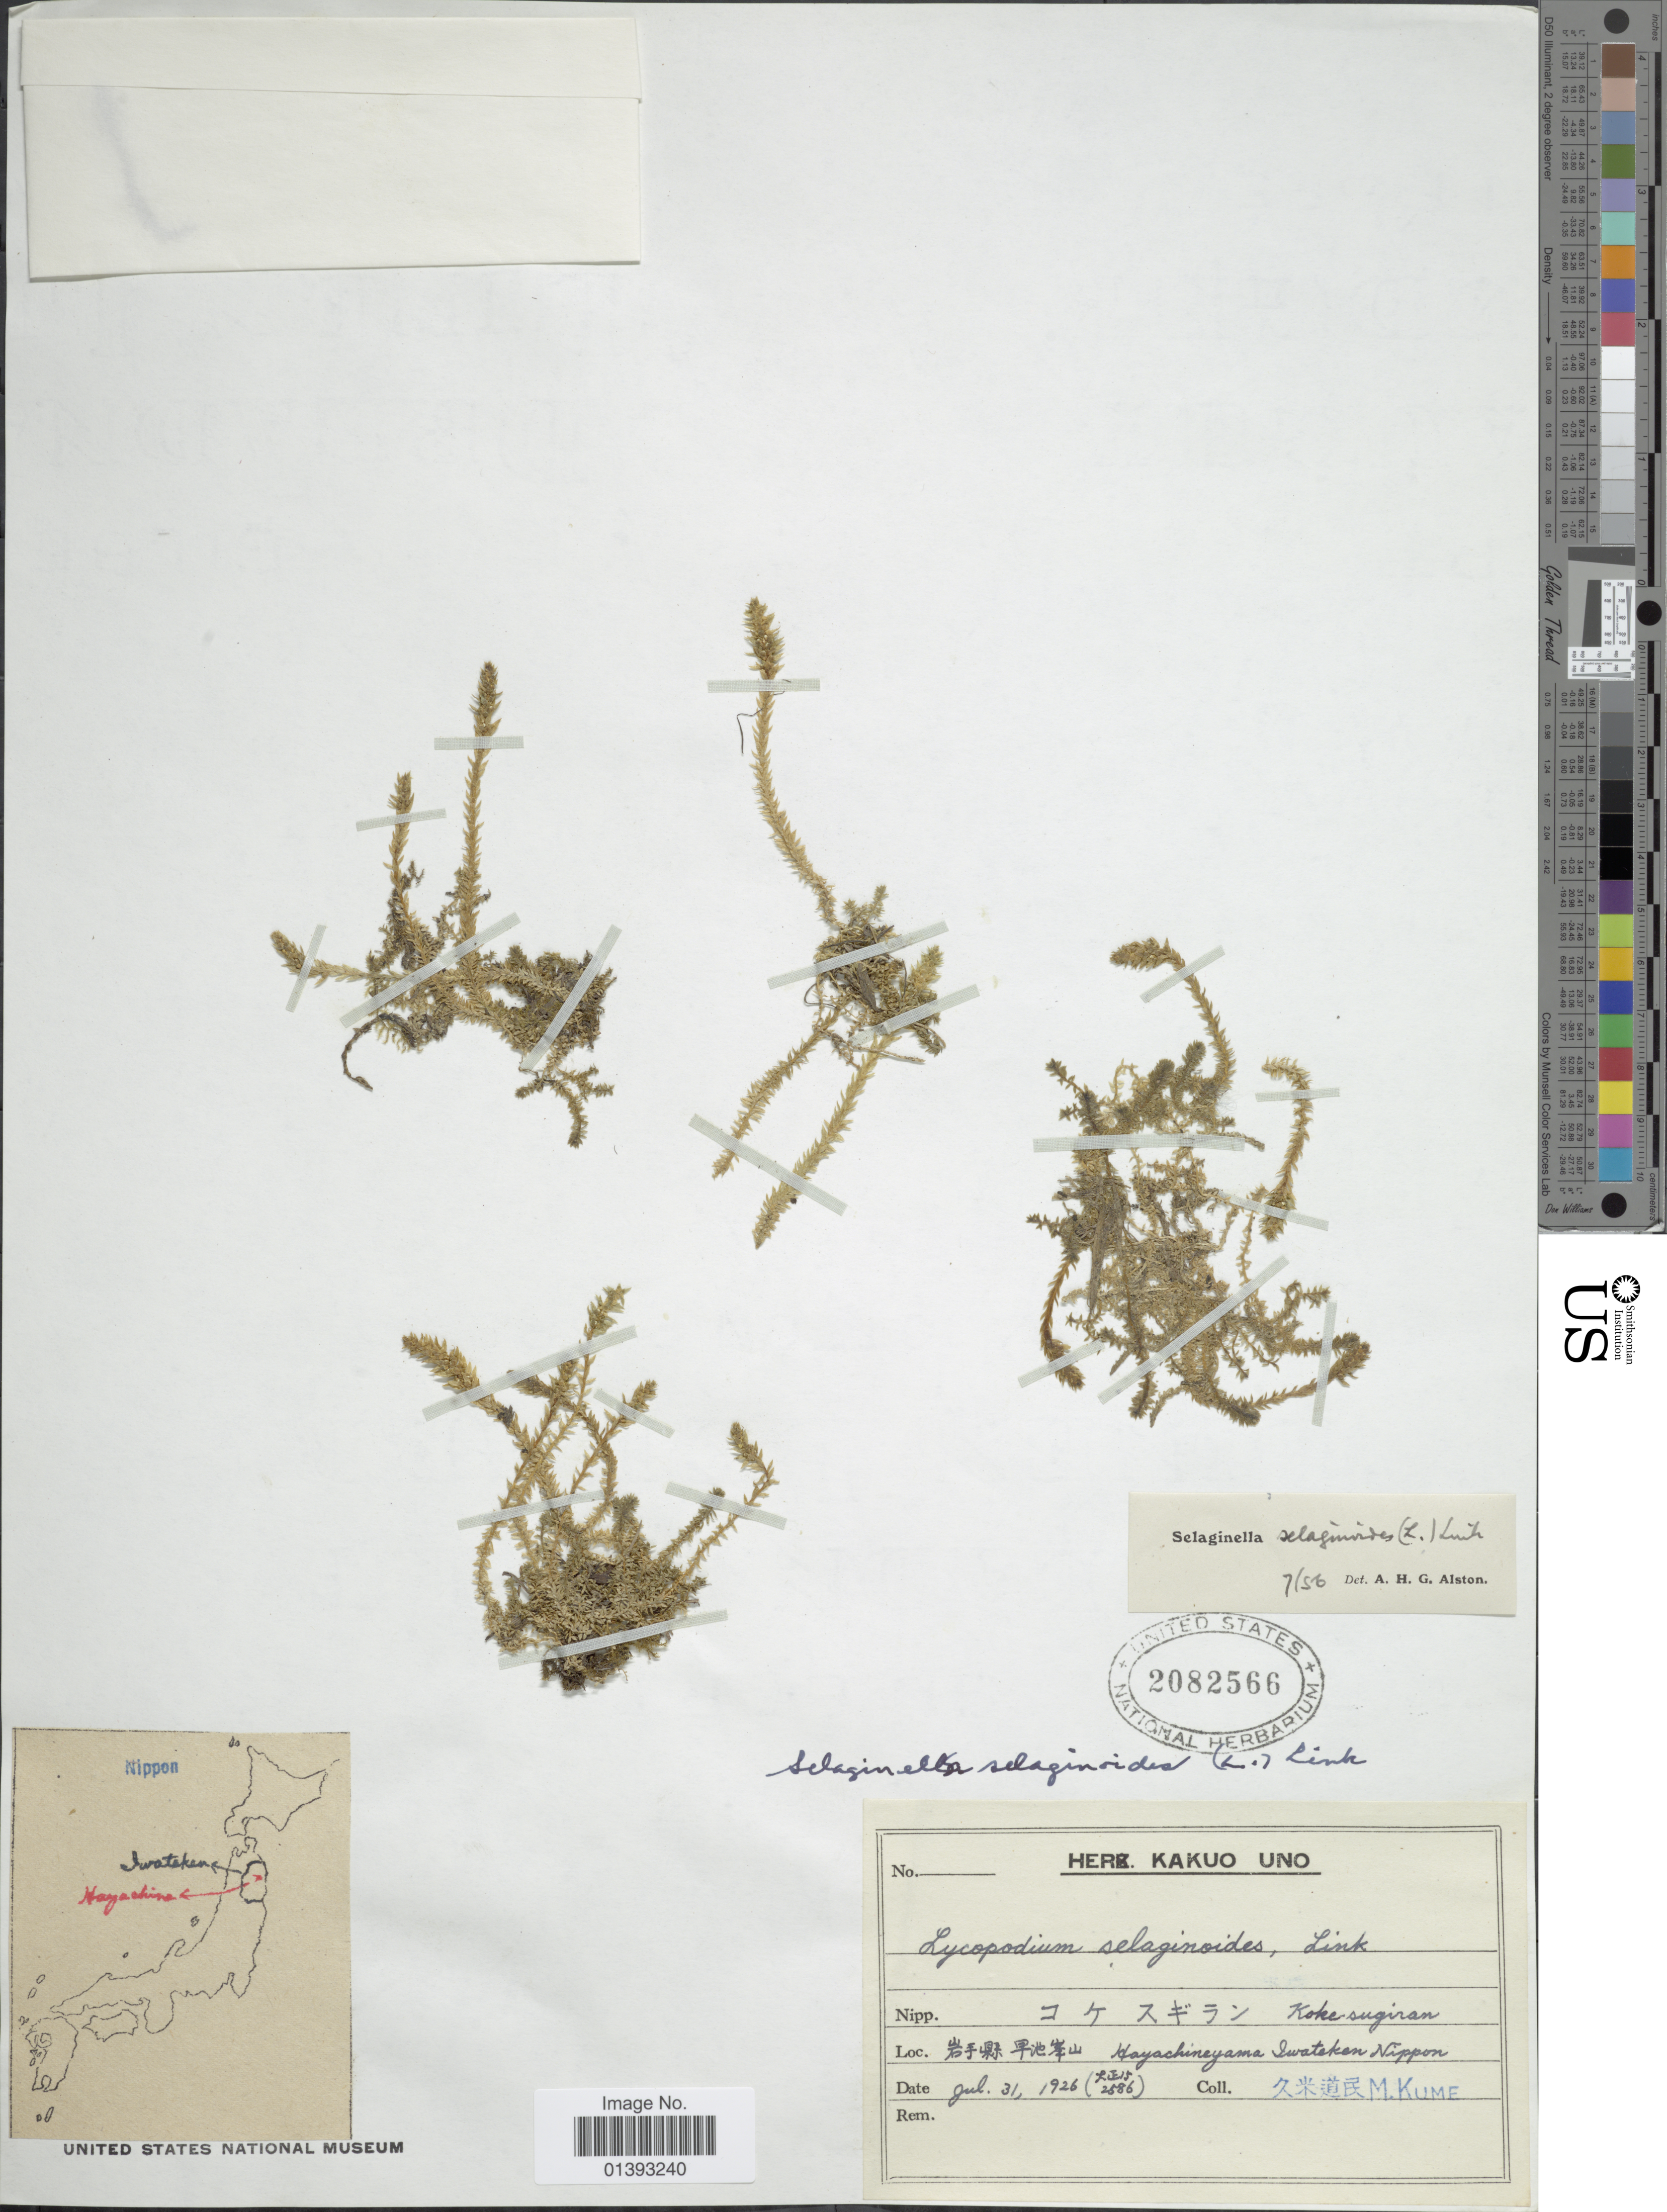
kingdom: Plantae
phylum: Tracheophyta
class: Lycopodiopsida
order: Selaginellales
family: Selaginellaceae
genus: Selaginella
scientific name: Selaginella selaginoides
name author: (L.) Link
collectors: M. Kume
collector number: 2586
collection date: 1926-07-31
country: Japan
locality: Hayachineyama Iwateken Nippon.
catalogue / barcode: US 2082566